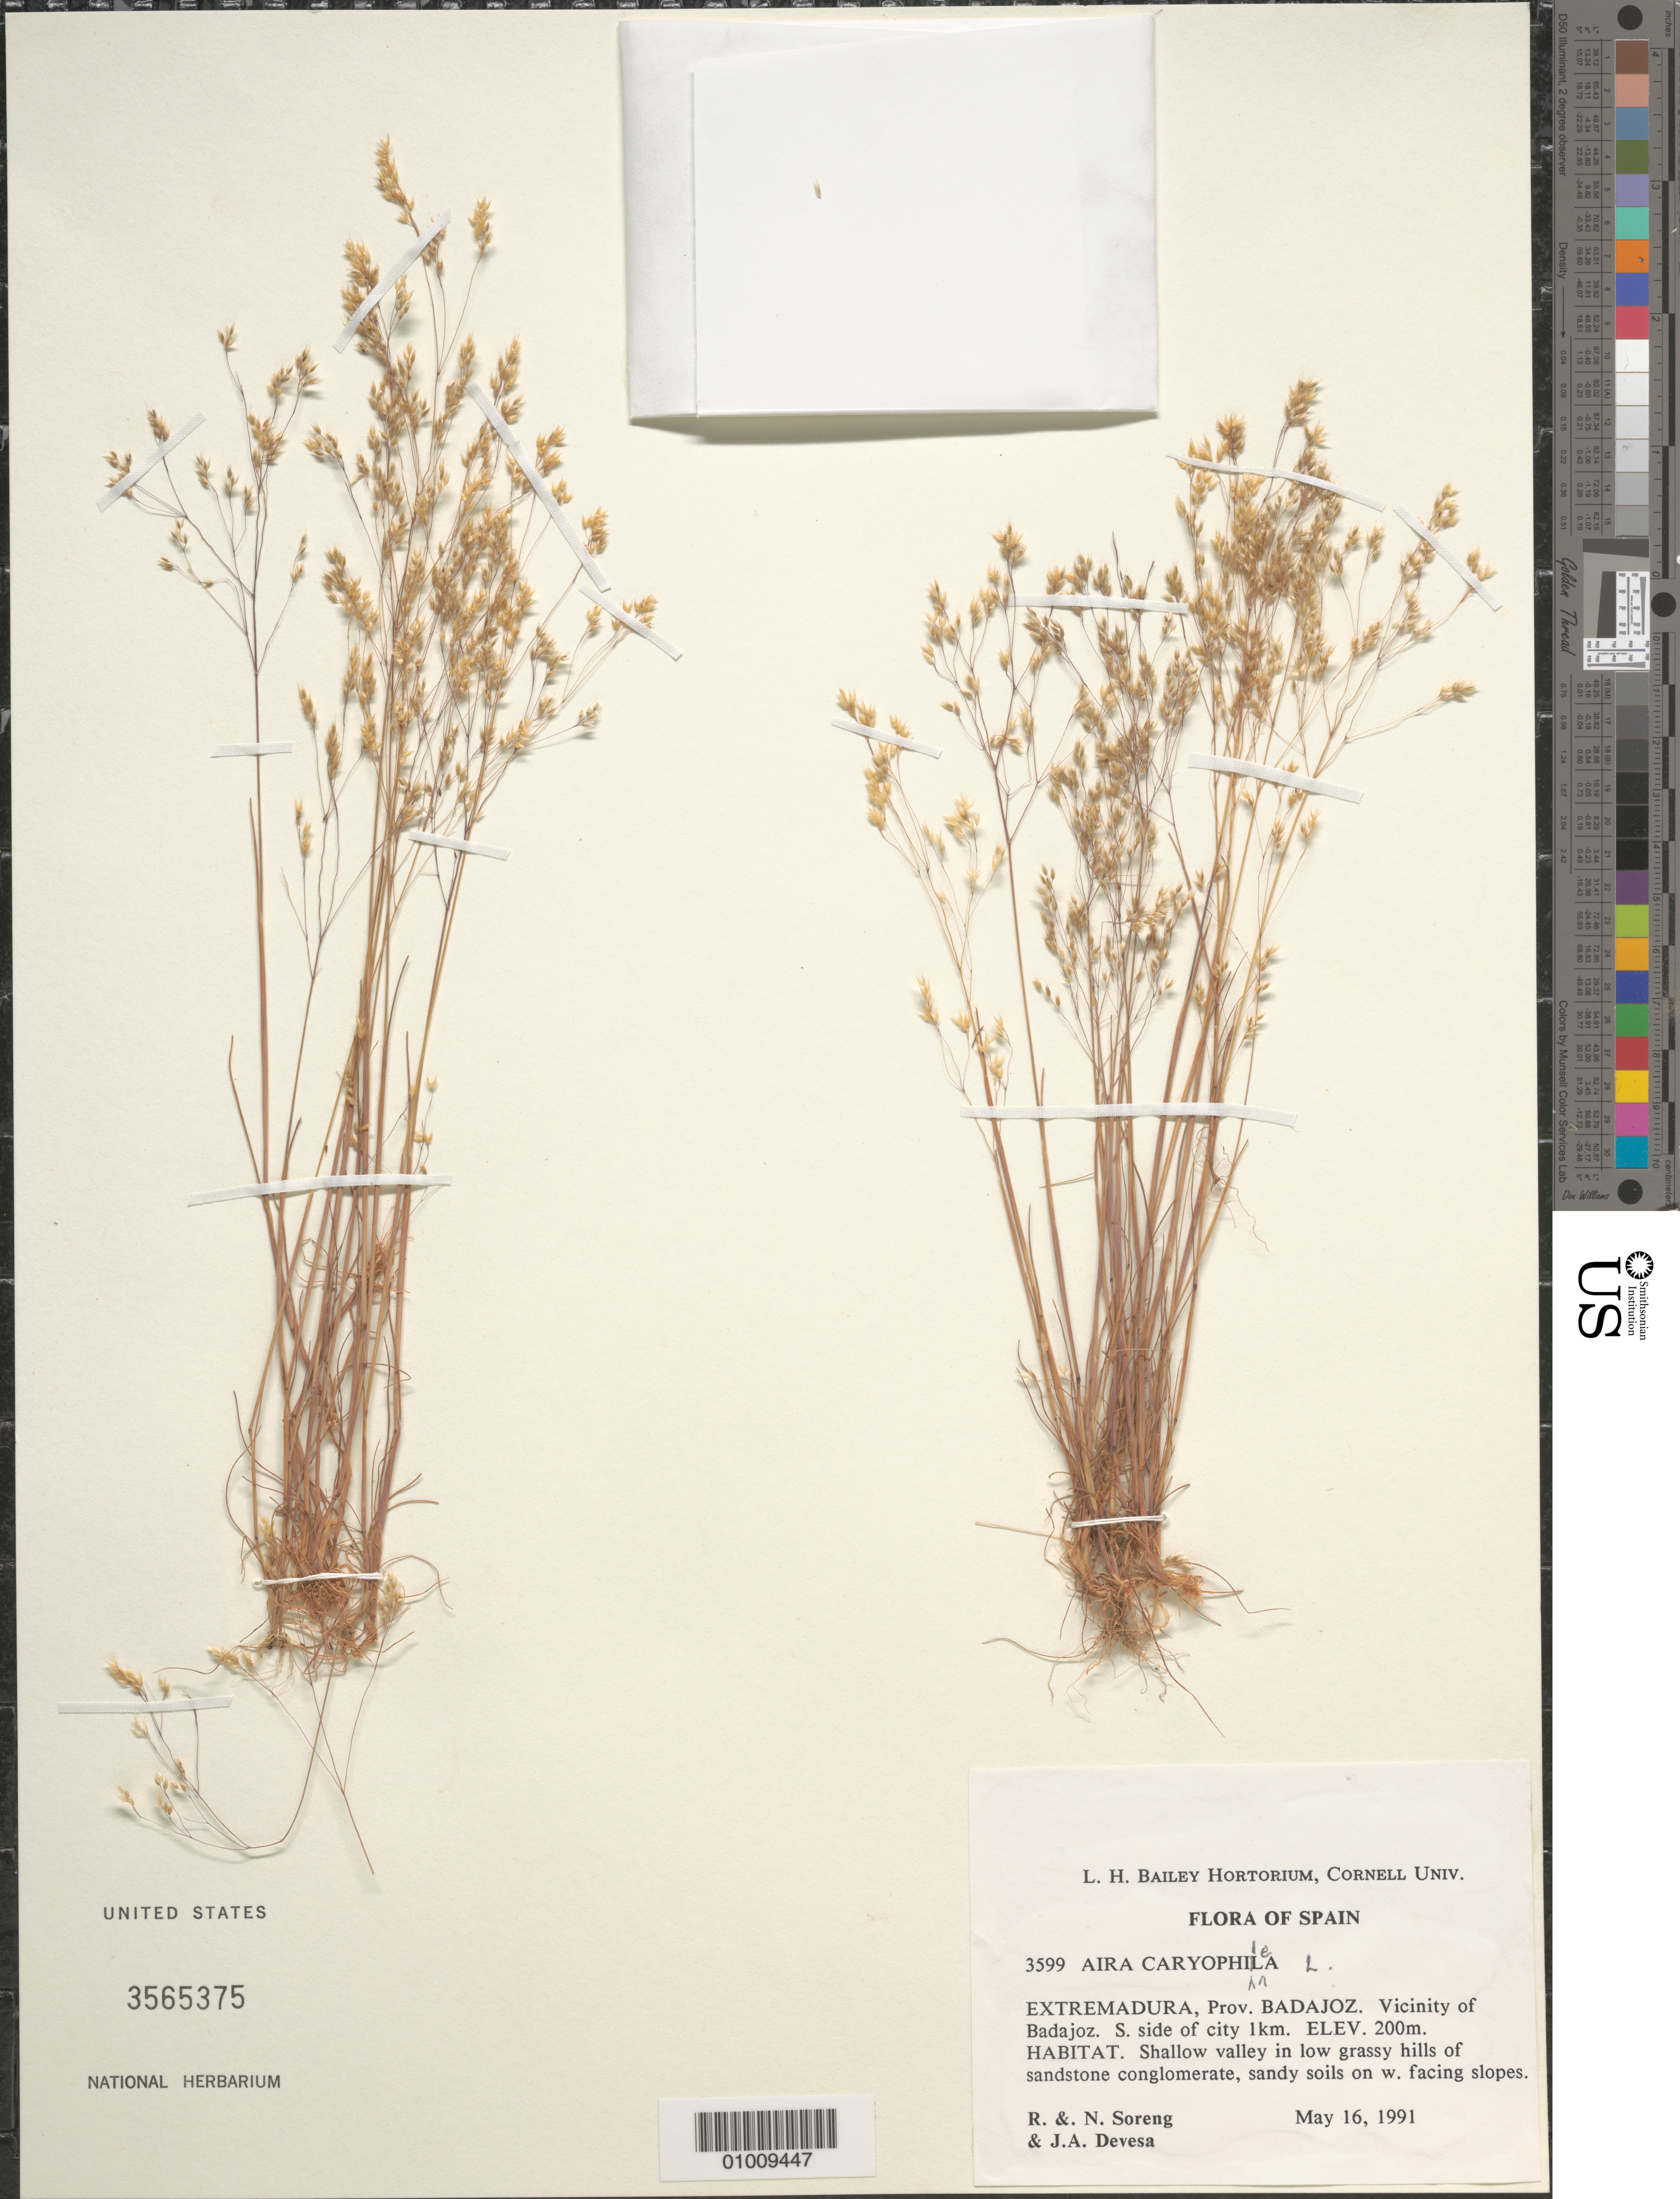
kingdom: Plantae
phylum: Tracheophyta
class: Liliopsida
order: Poales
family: Poaceae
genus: Aira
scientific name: Aira caryophyllea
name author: L.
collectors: R. J. Soreng, N. L. Soreng & J. Devesa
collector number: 3599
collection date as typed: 16 May 1991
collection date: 1991-05-16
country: Spain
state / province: Extremadura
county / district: Badajoz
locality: Vicinity of Badajoz. S side of city 1 km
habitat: Shallow valley in low grassy hills of sandstone conglomerate, sandy soils on w. facing slopes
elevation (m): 200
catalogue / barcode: US 3565375